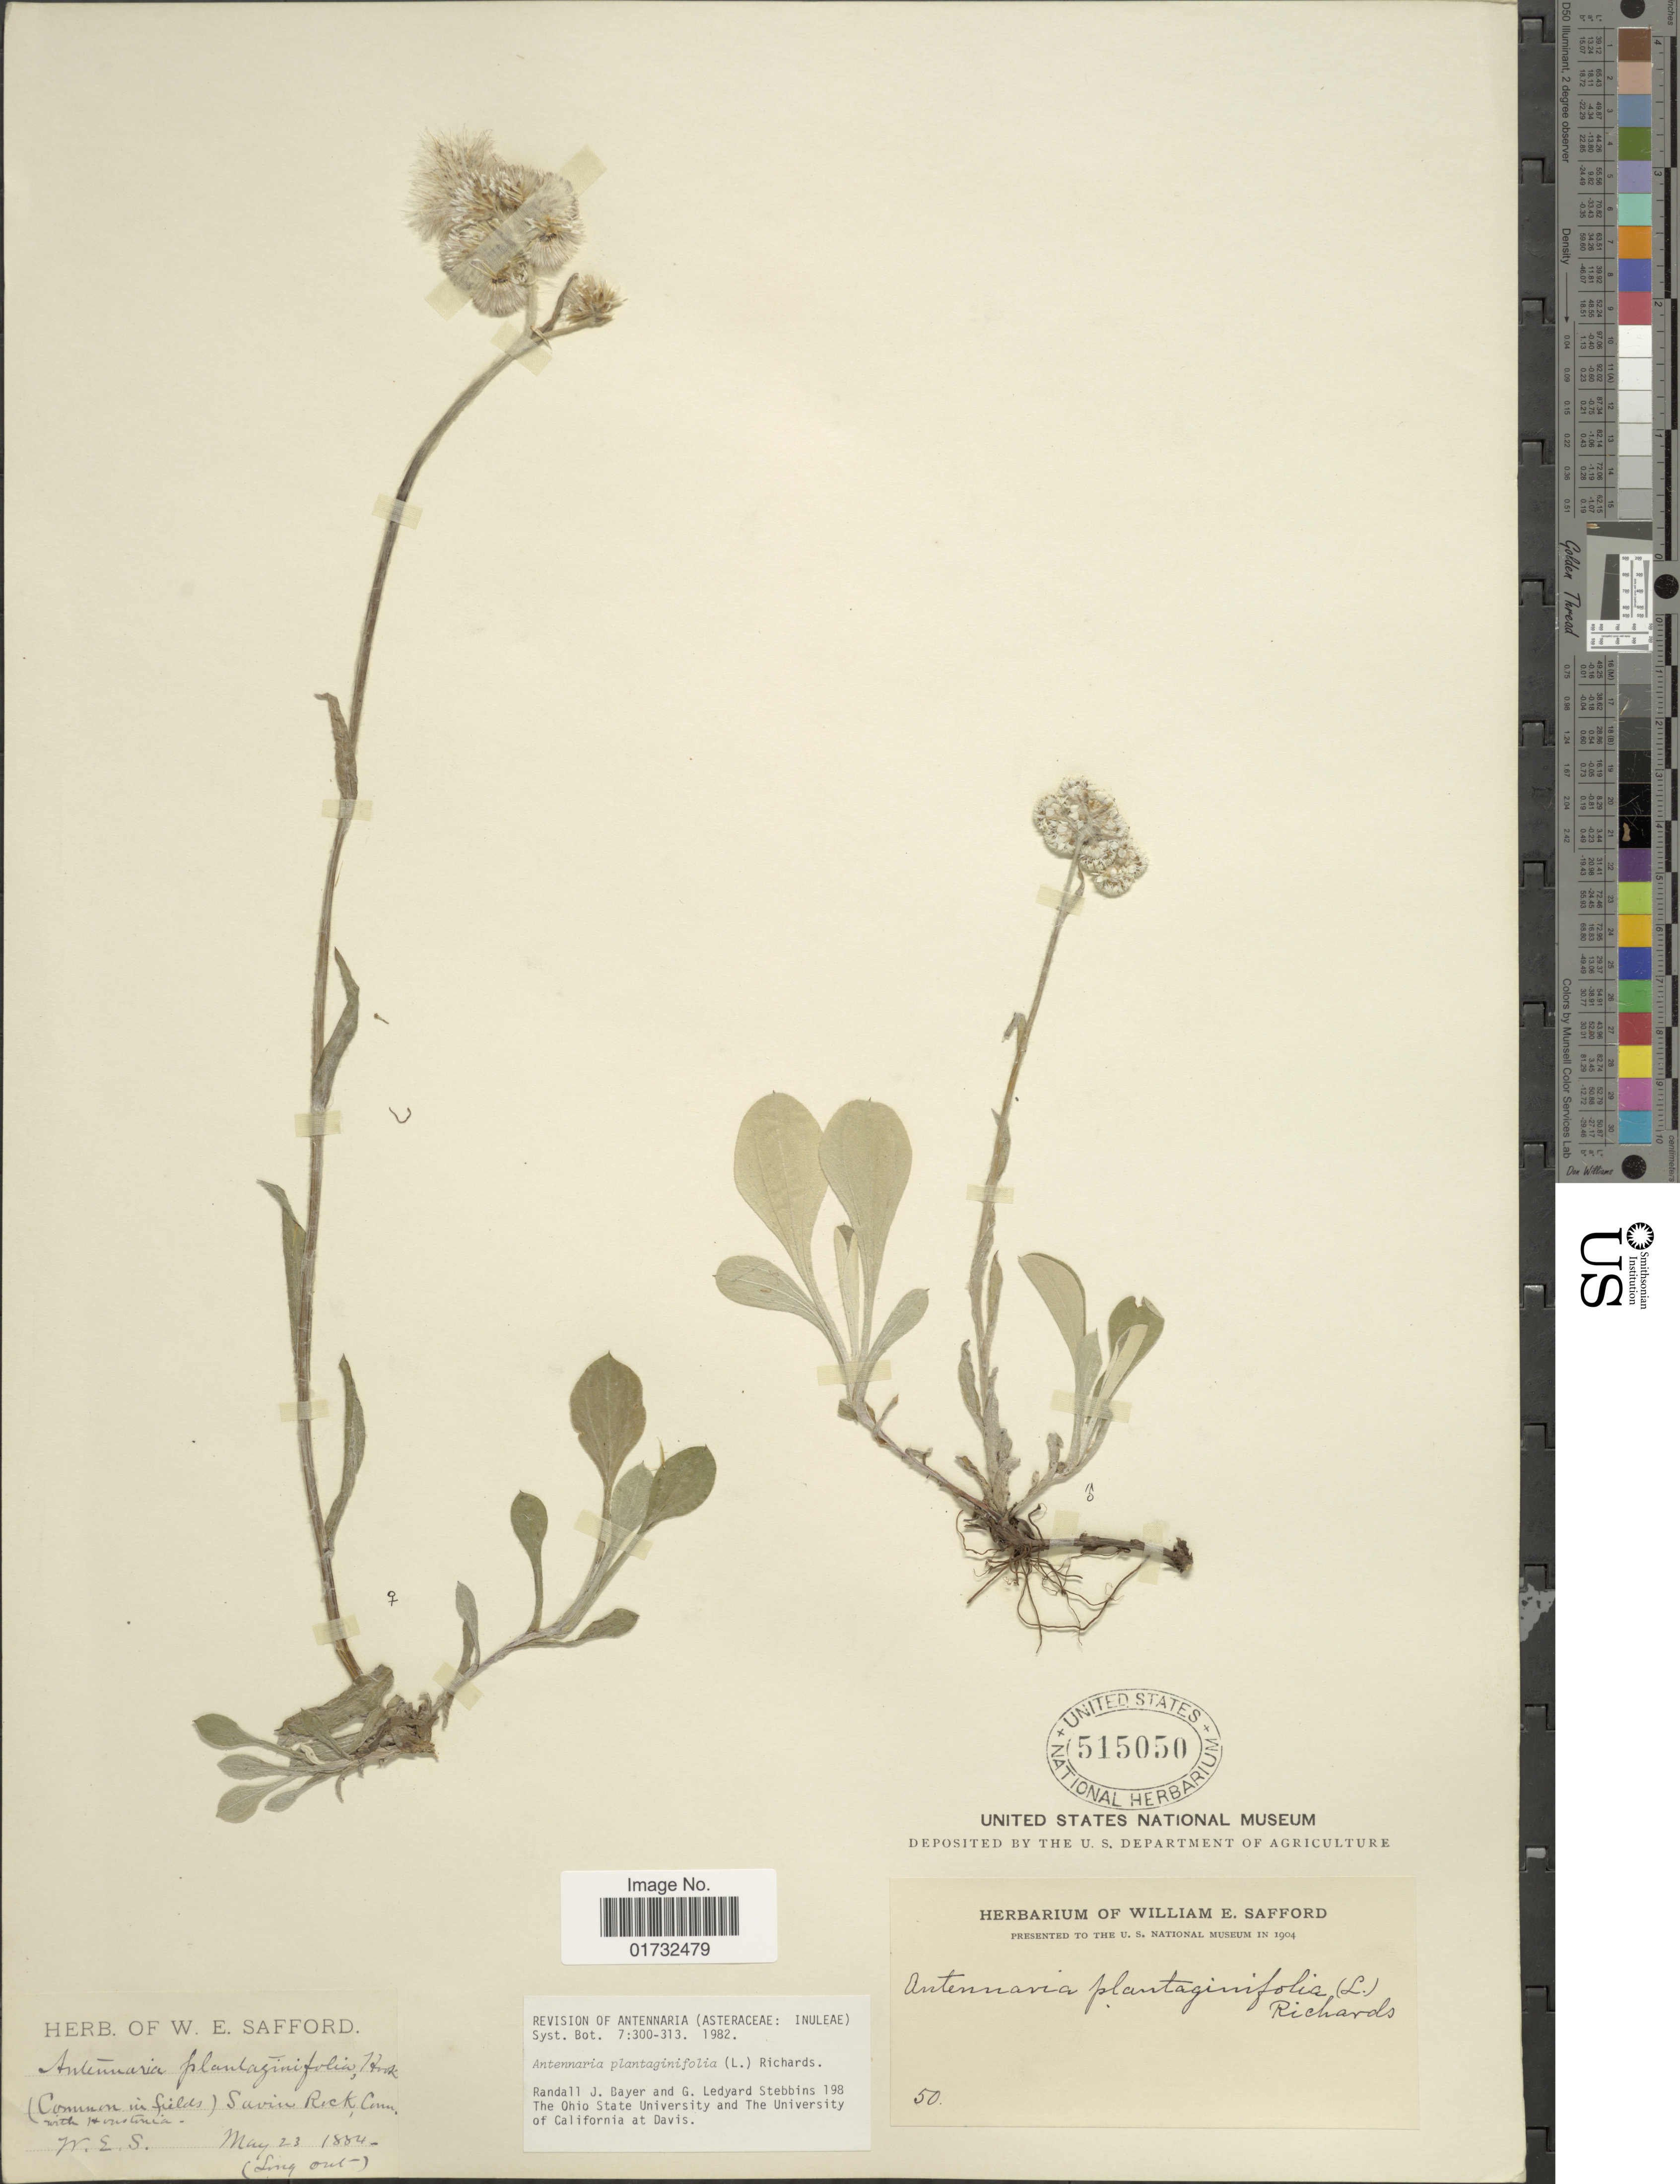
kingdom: Plantae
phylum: Tracheophyta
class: Magnoliopsida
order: Asterales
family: Asteraceae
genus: Antennaria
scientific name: Antennaria plantaginifolia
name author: (L.) Richardson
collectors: W. E. Safford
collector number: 50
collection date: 1884-05-23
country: United States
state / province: Connecticut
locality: Savin Rock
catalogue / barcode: US 515050